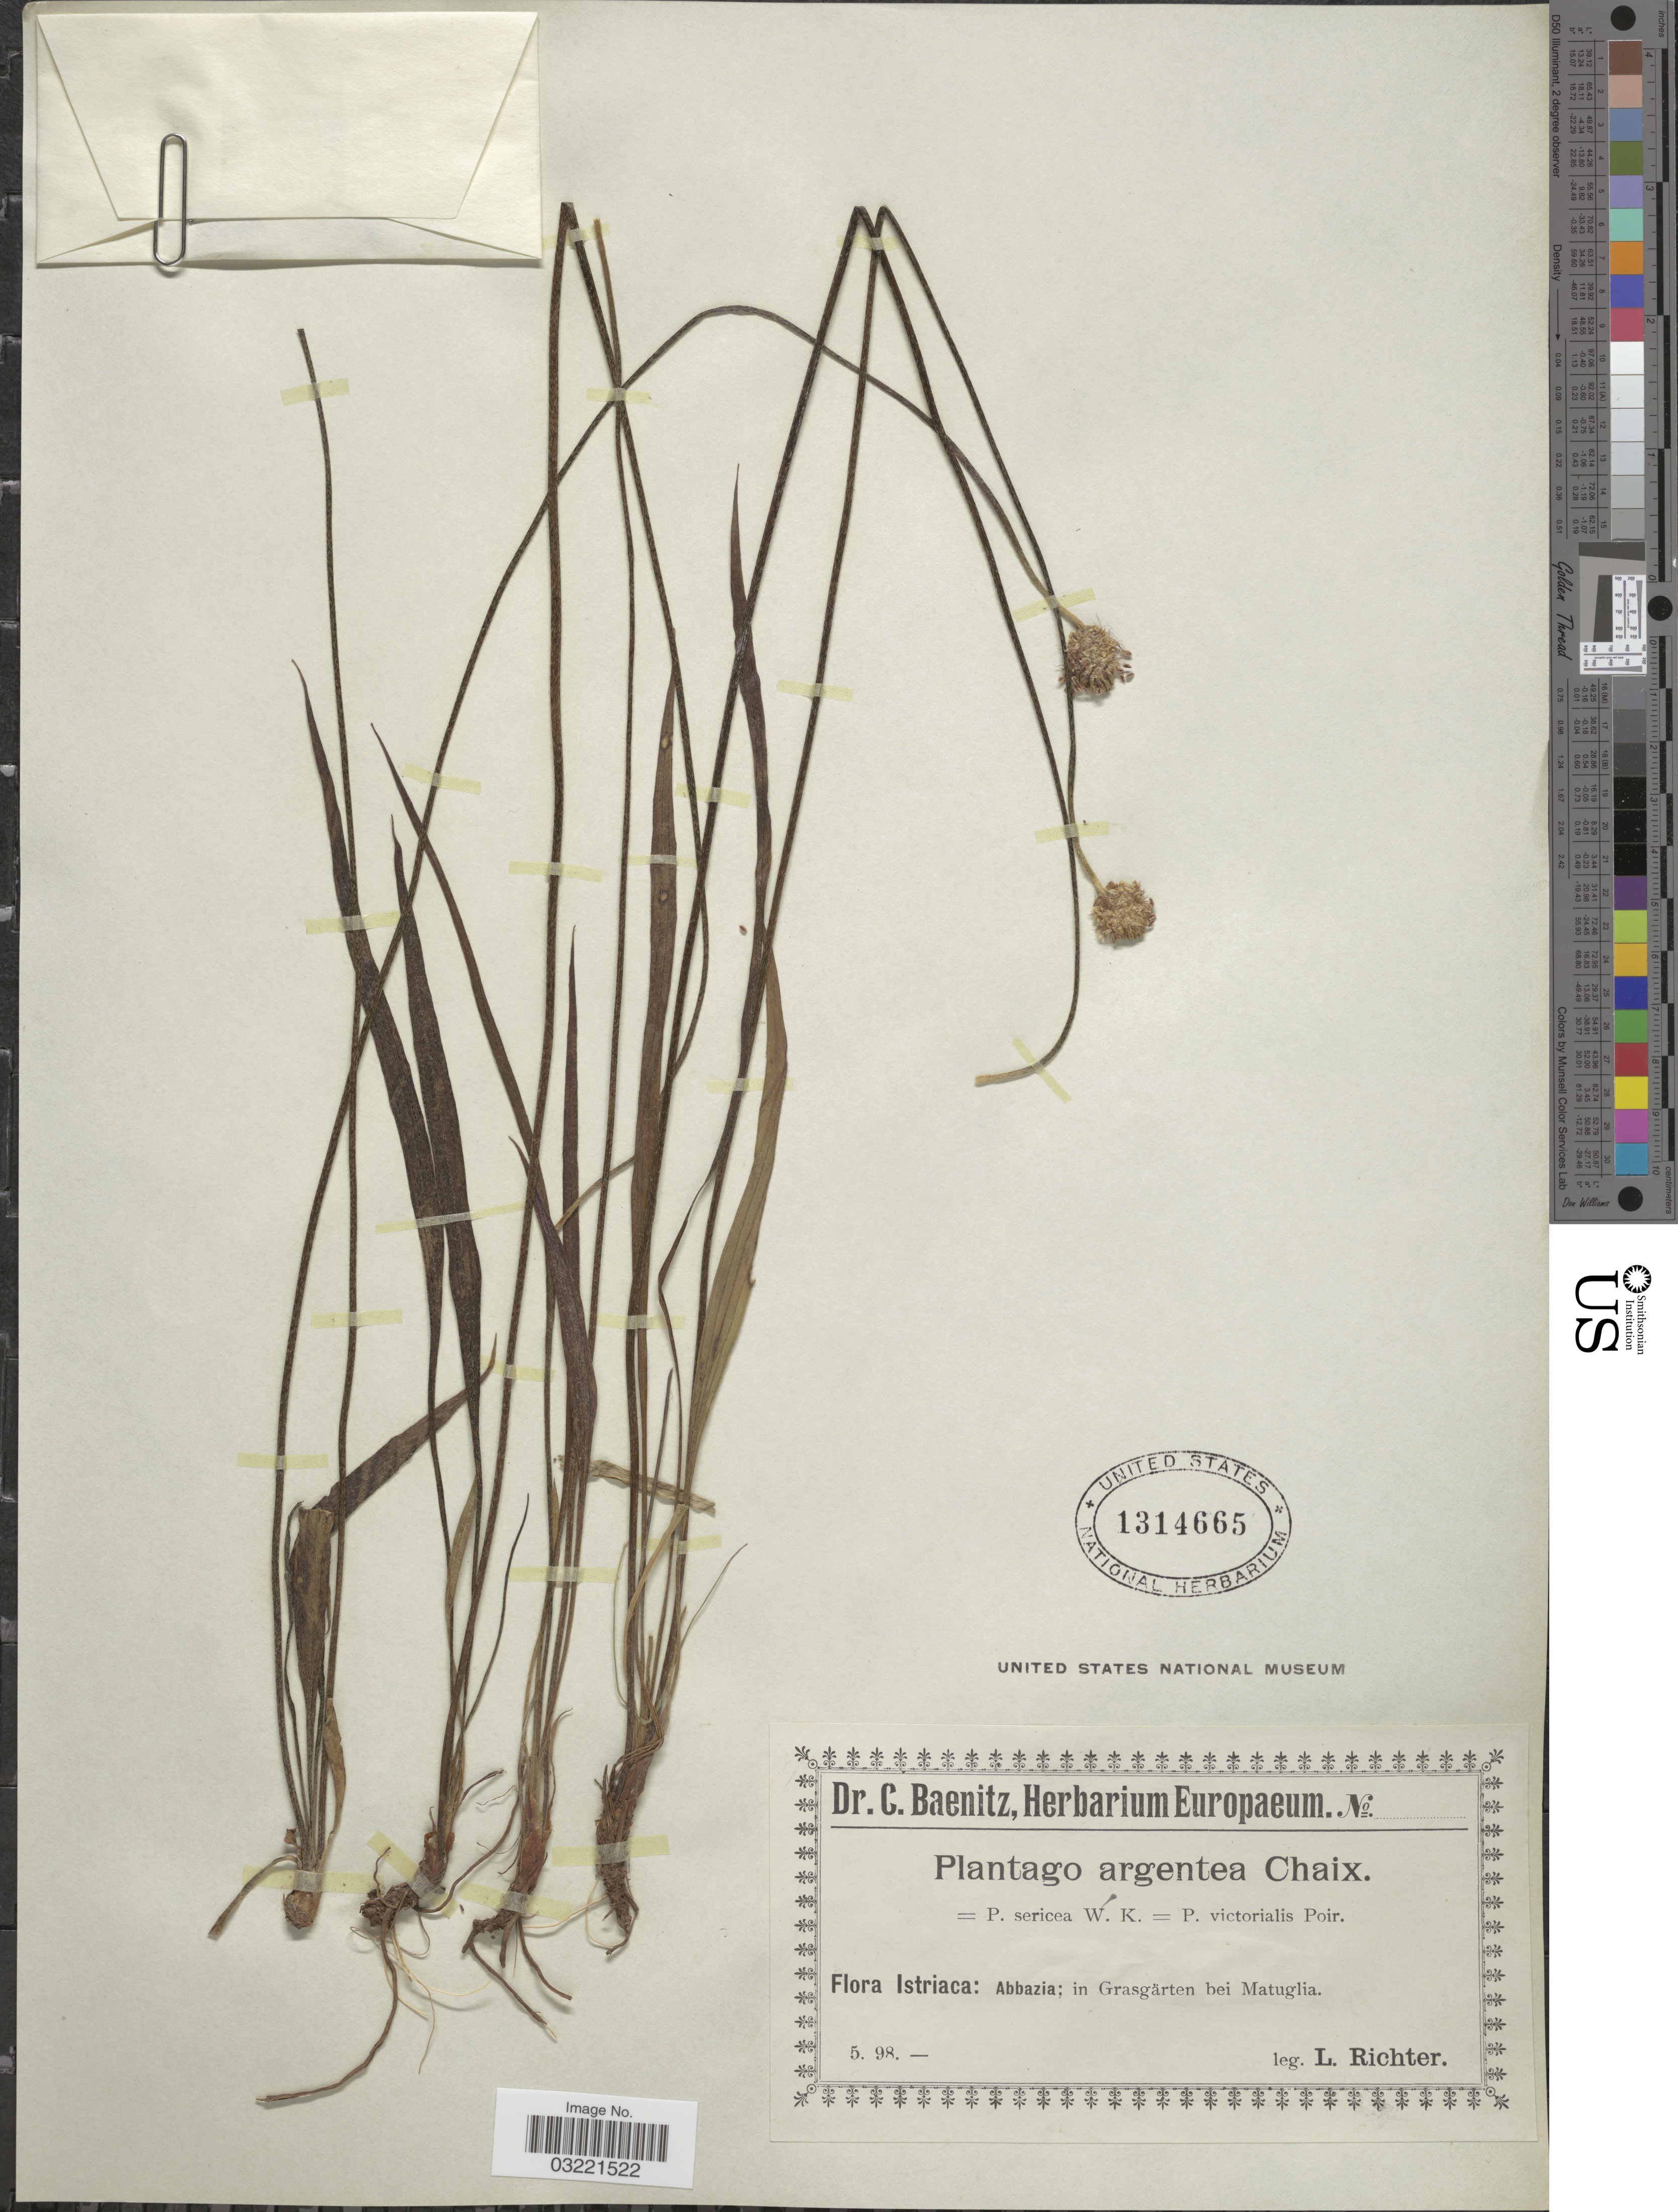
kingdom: Plantae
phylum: Tracheophyta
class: Magnoliopsida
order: Lamiales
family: Plantaginaceae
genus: Plantago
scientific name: Plantago argentea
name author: Chaix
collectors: L. Richter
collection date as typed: Transcribed d/m/y: /5/98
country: Croatia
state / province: Istria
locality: Istriaca: Abbazia; in Grasgärten bei Matuglia.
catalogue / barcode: US 1314665